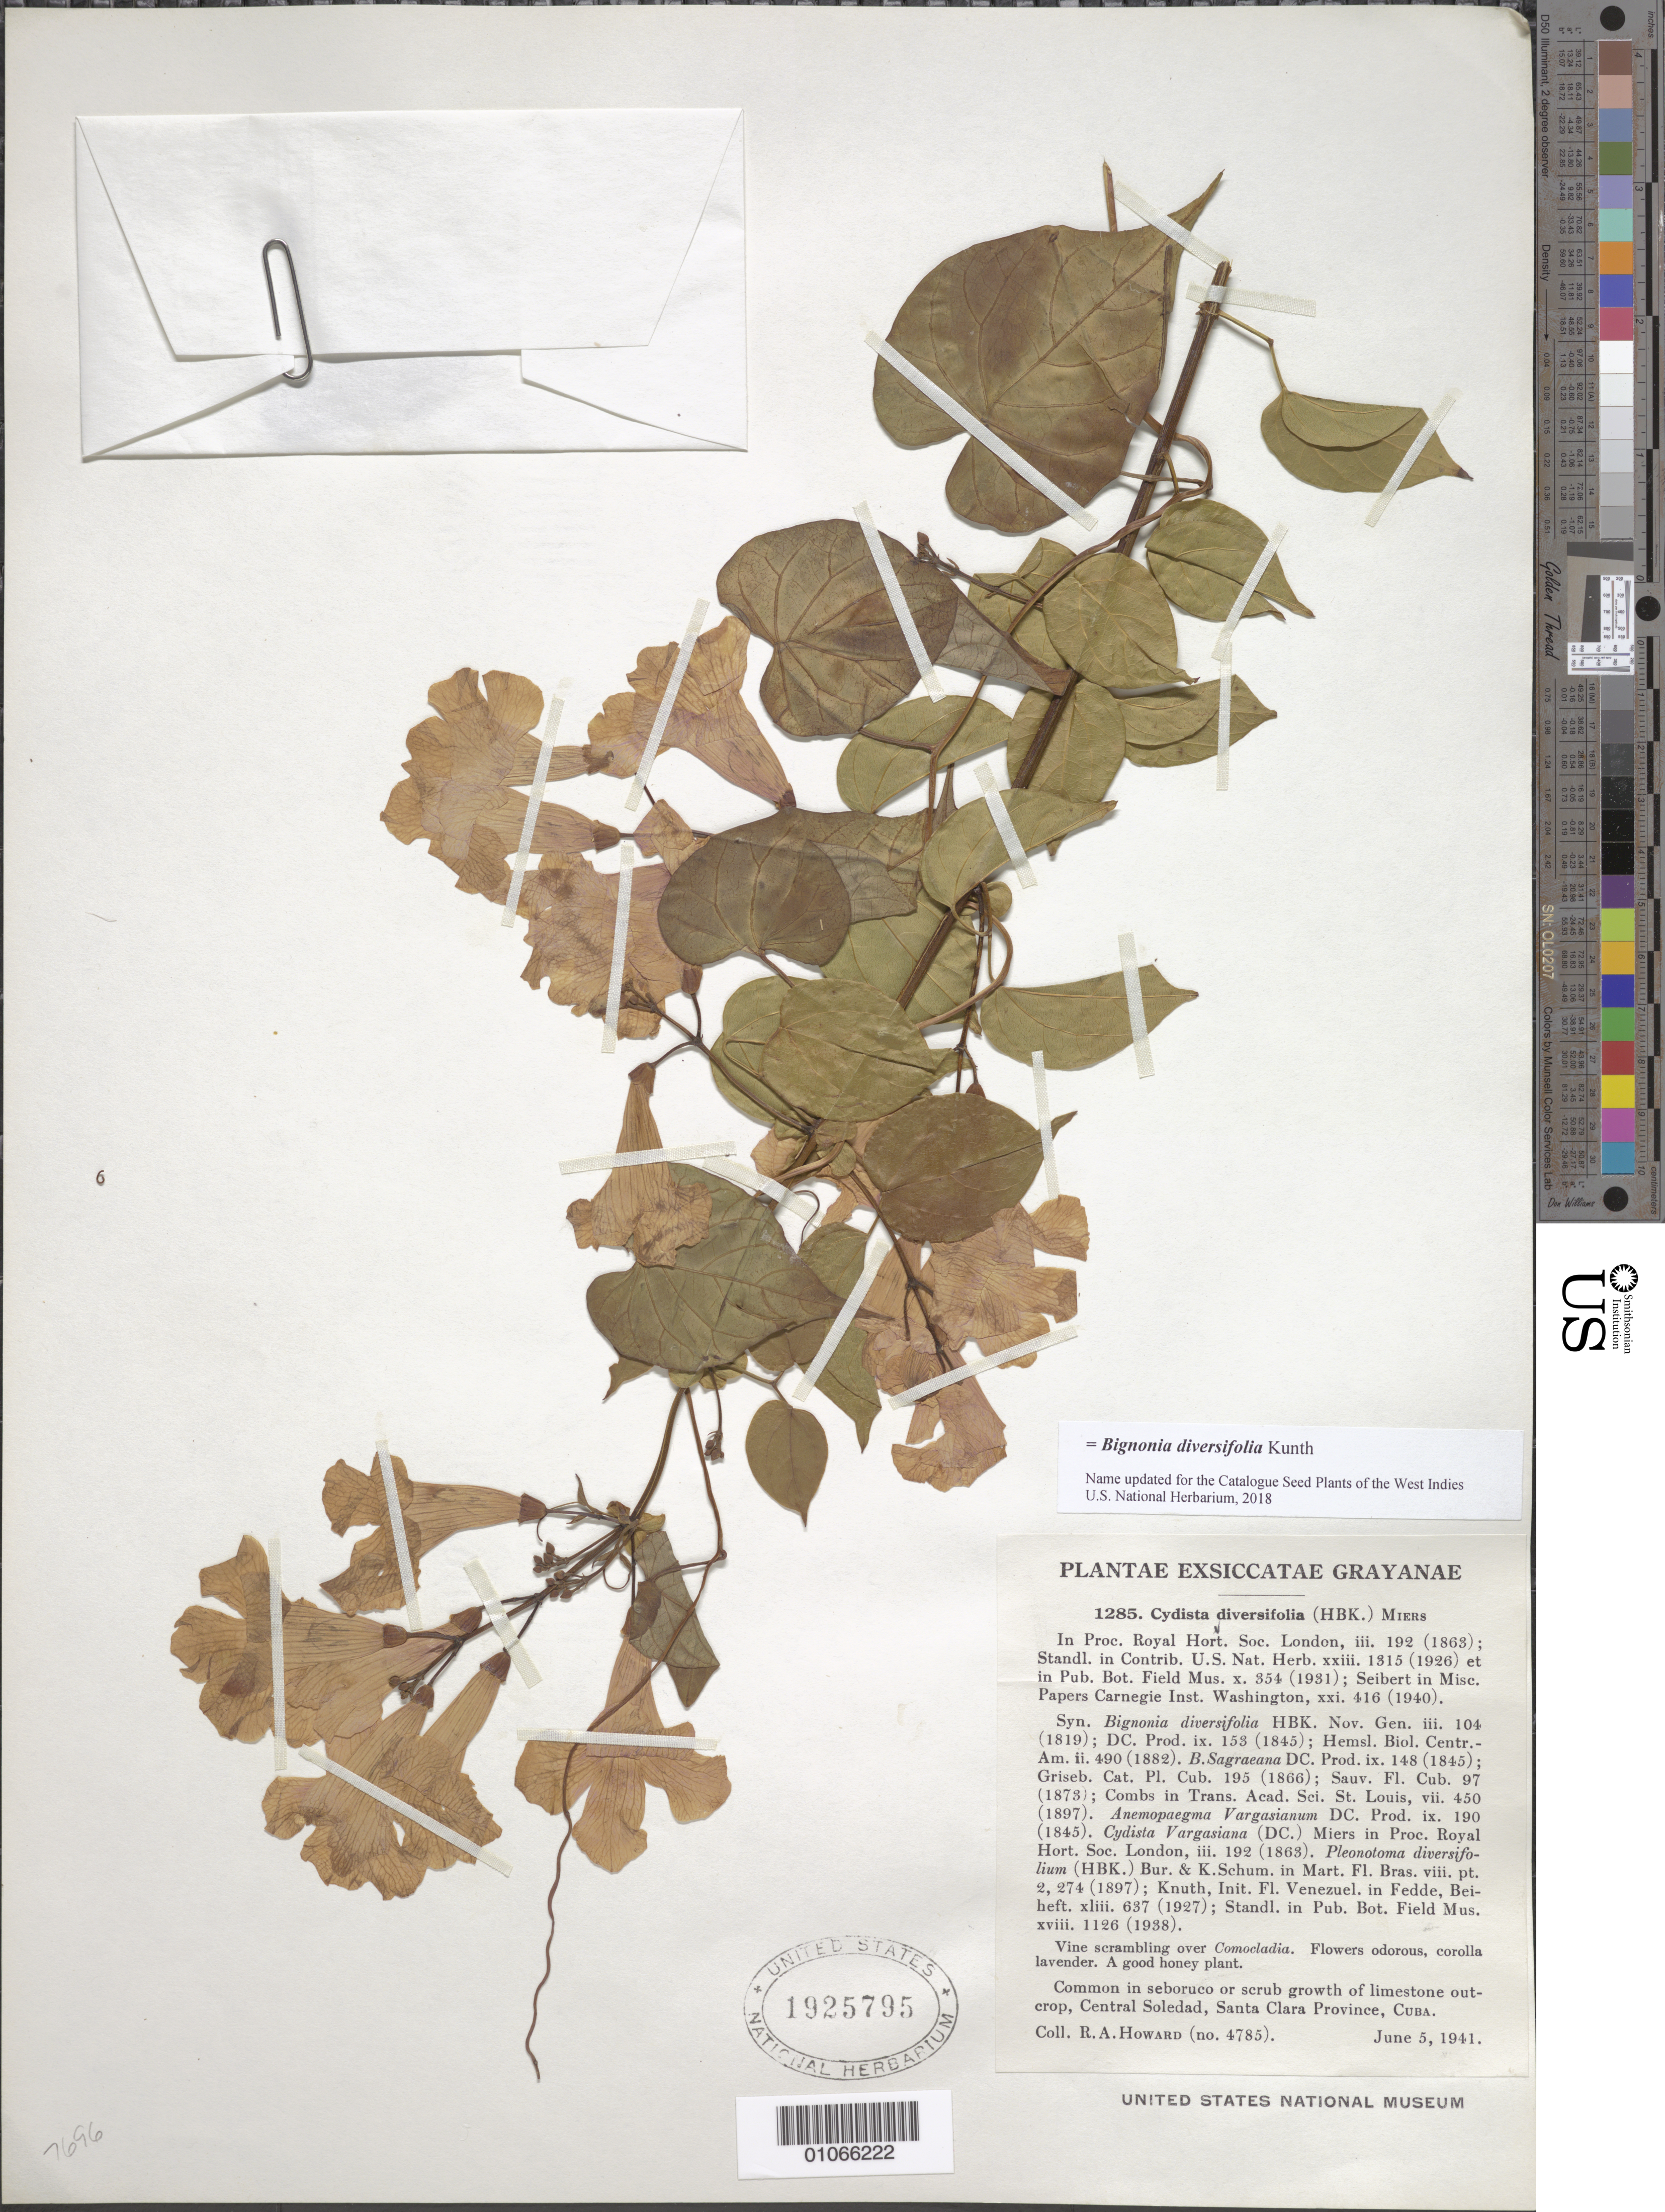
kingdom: Plantae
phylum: Tracheophyta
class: Magnoliopsida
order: Lamiales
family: Bignoniaceae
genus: Bignonia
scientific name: Bignonia diversifolia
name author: Kunth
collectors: R. A. Howard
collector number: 4785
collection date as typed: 05 Jun 1941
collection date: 1941-06-05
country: Cuba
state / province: Cienfuegos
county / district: Santa Clara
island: Cuba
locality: Central Soledad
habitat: Common in seboruco or scrub growth of limestone outcrop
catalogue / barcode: US 1925795